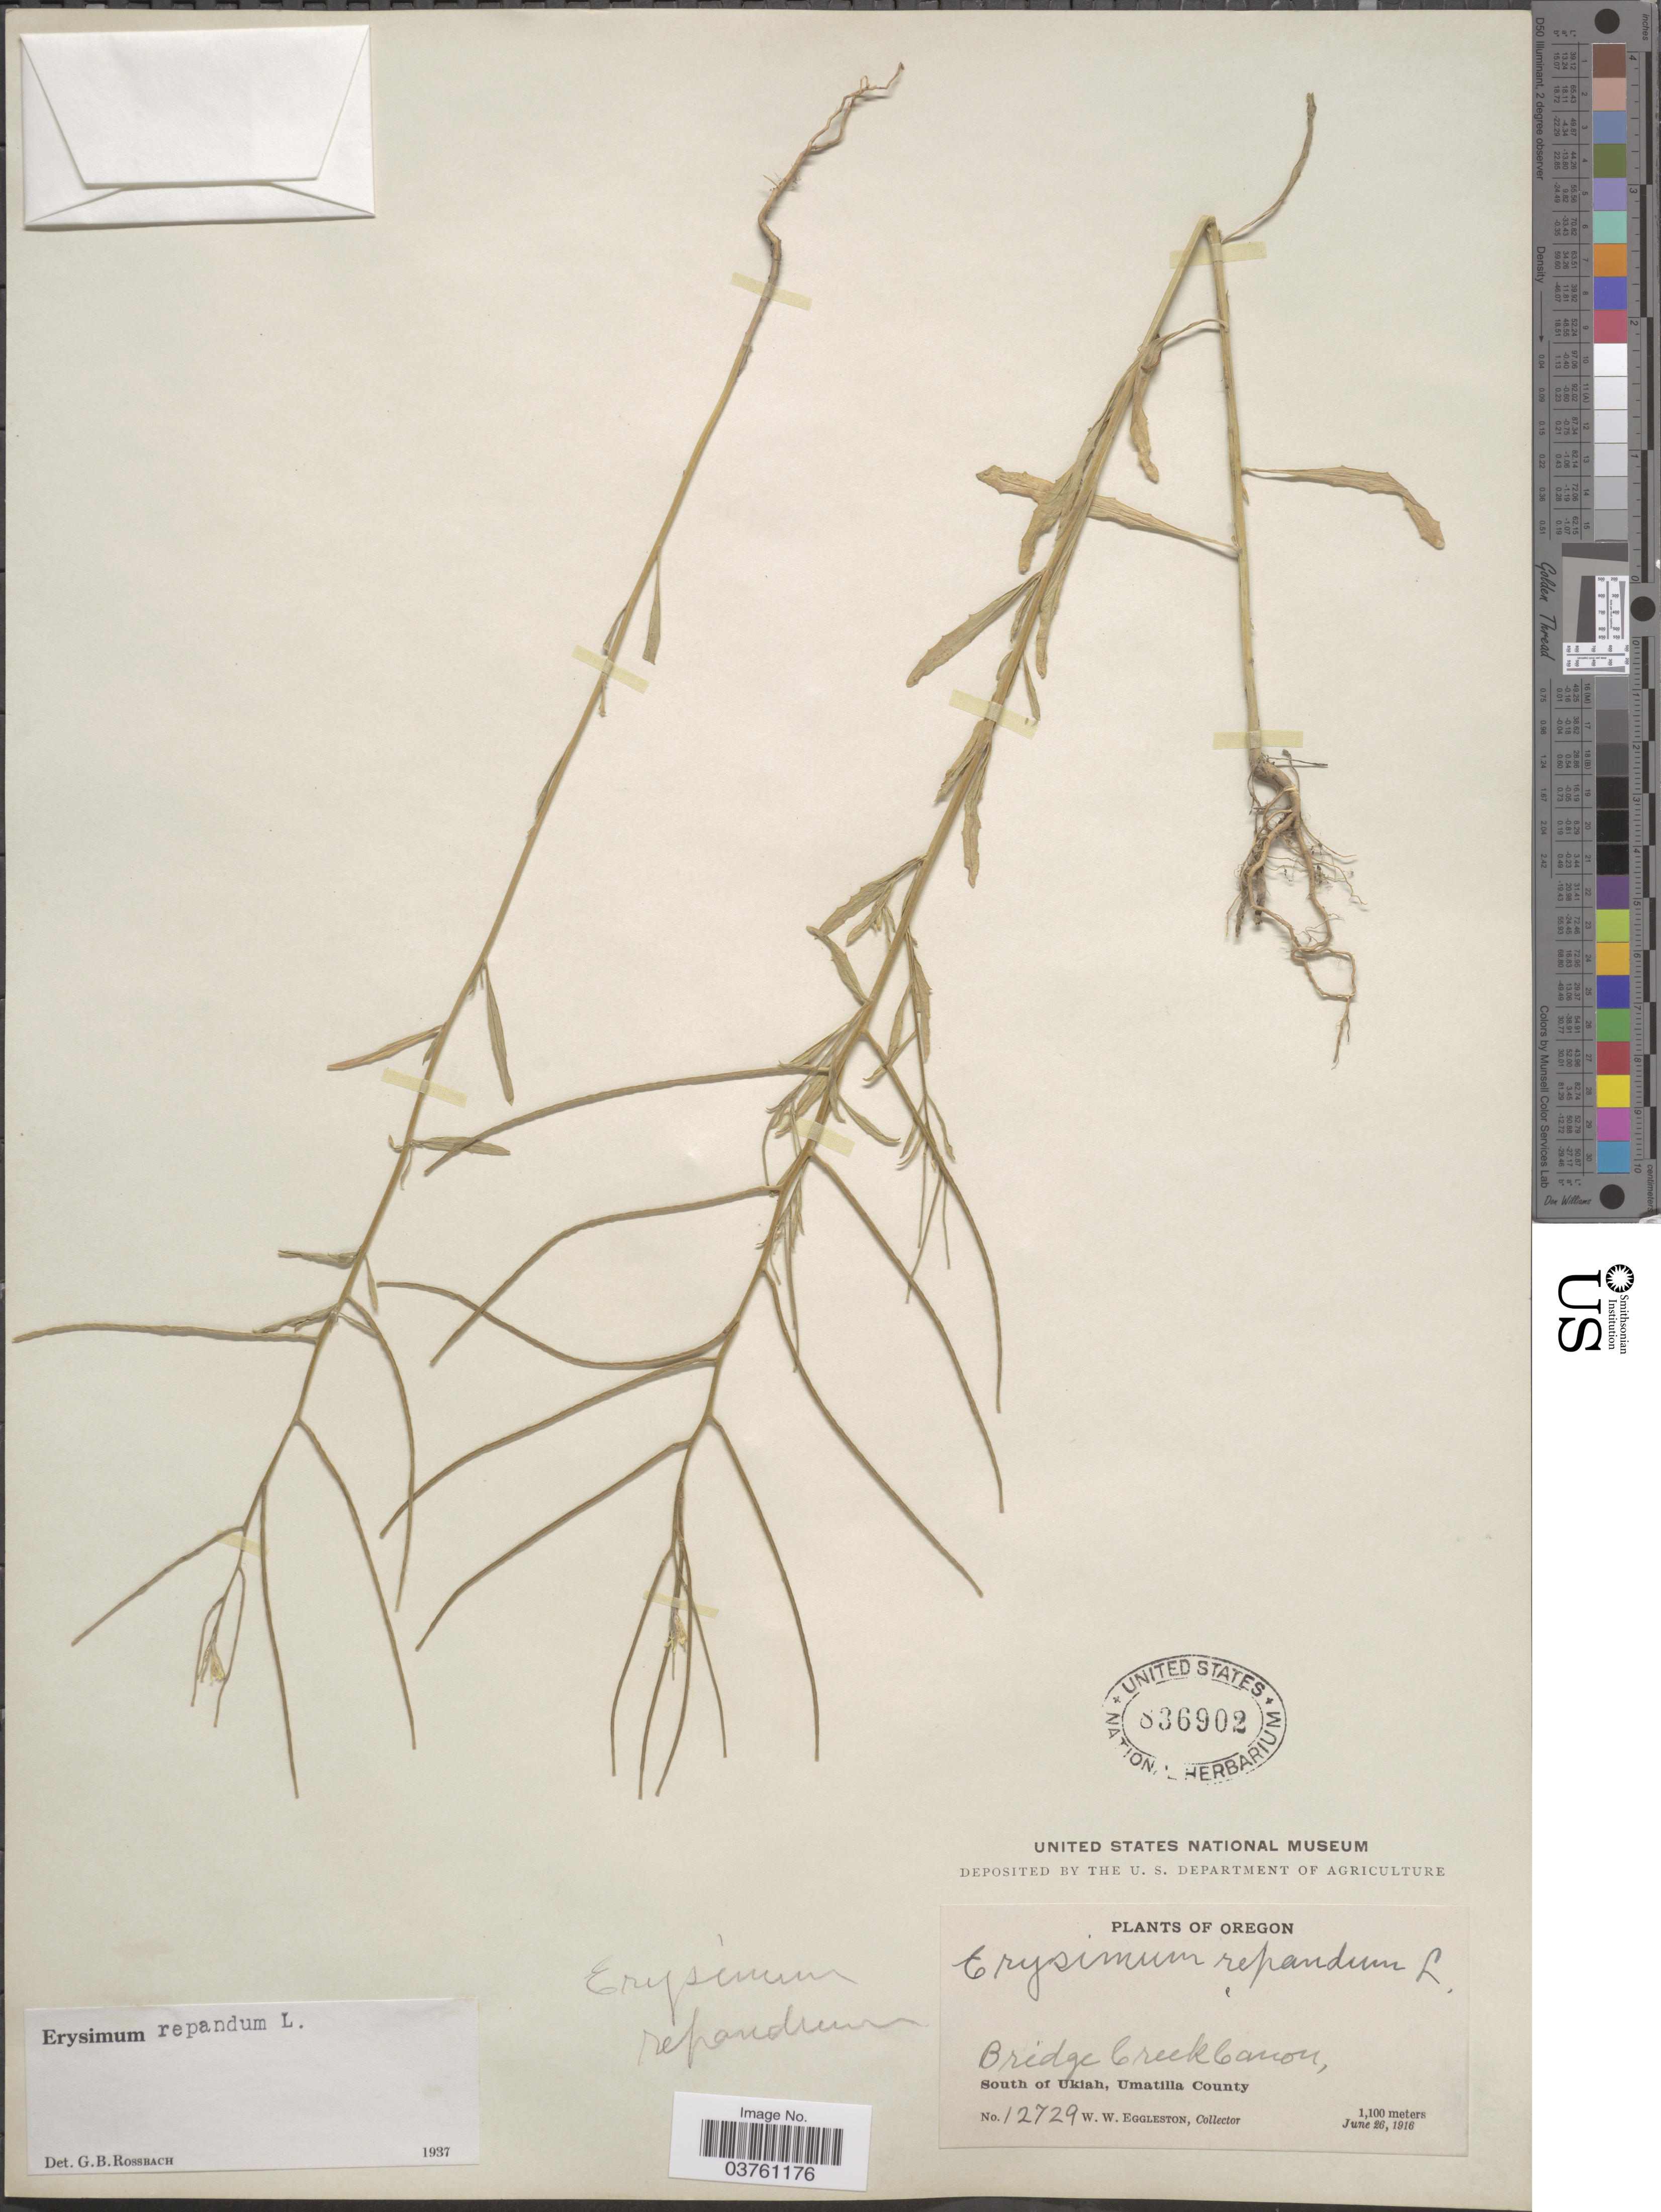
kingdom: Plantae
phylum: Tracheophyta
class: Magnoliopsida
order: Brassicales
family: Brassicaceae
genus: Erysimum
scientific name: Erysimum repandum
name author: L.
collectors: W. W. Eggleston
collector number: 12729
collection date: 1916-06-26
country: United States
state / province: Oregon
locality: Bridge Creek Canon, South of Ukiah, Umatilla County.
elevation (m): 1100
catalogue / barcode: US 836902